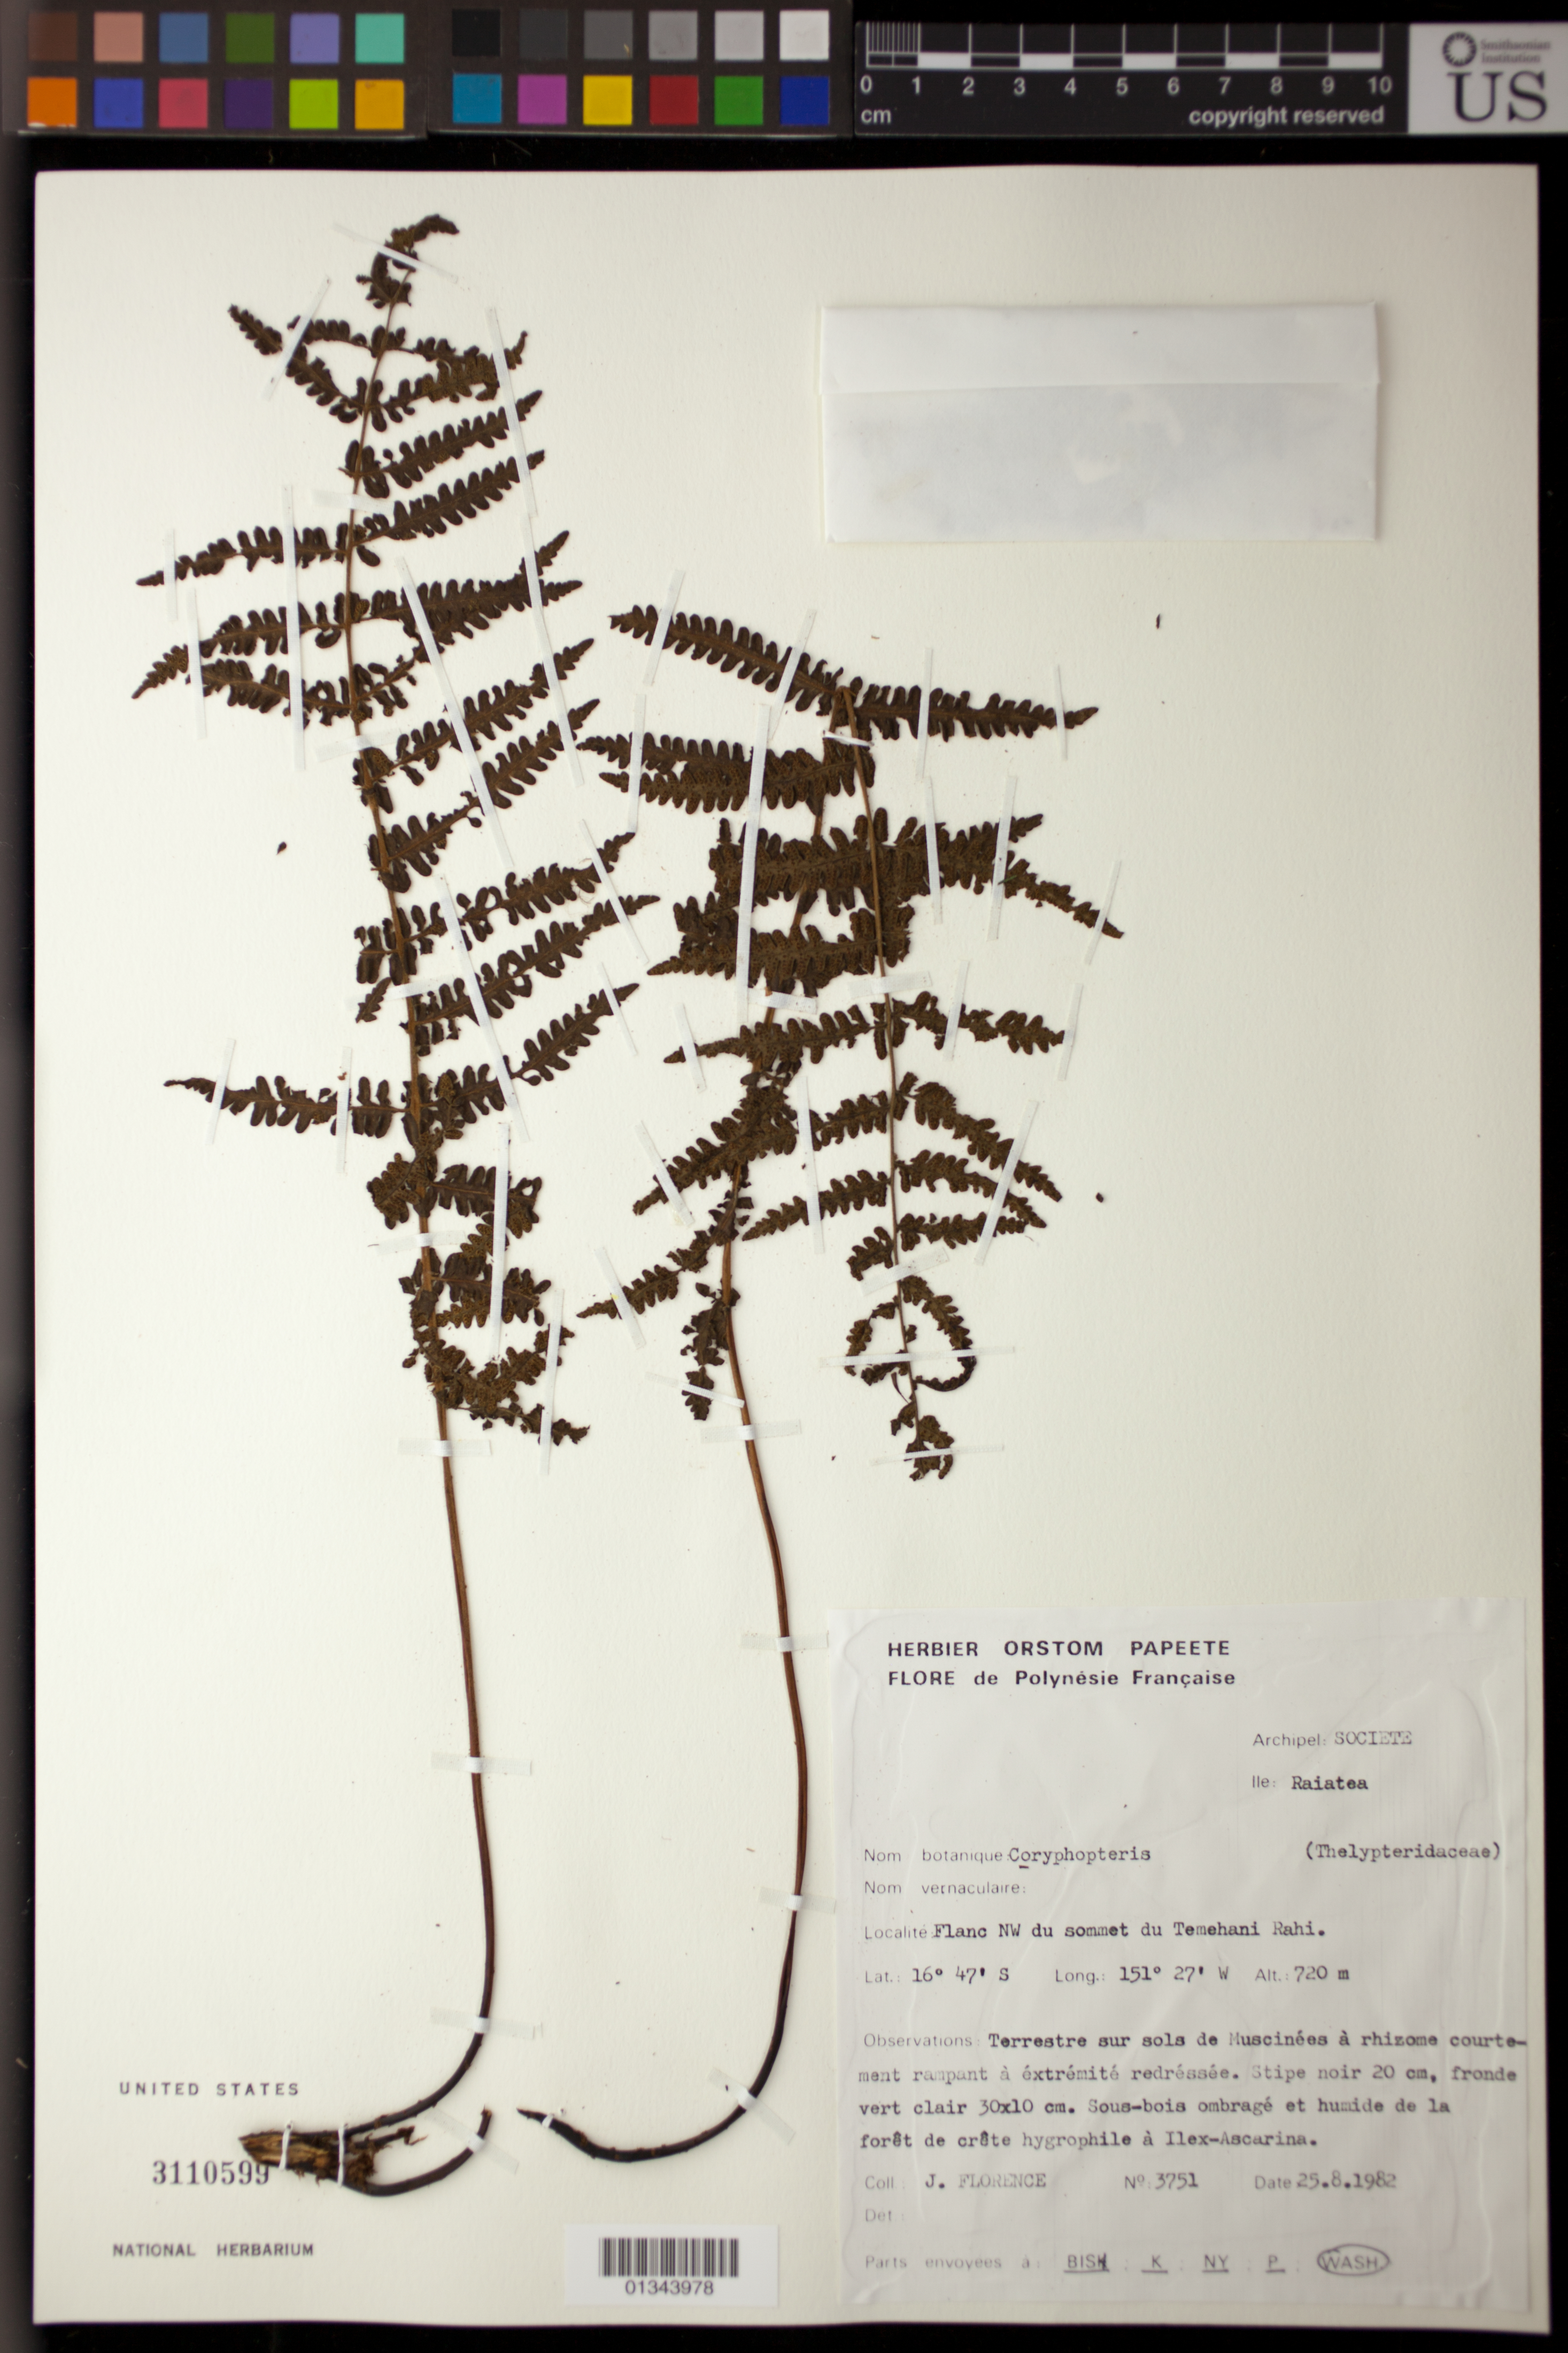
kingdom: Plantae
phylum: Tracheophyta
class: Polypodiopsida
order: Polypodiales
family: Thelypteridaceae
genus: Coryphopteris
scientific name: Coryphopteris sp.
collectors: J. Florence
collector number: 3751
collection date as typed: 25 Aug 1982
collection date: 1982-08-25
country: French Polynesia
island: Raiatea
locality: Societe, Raiatea, Flanc NW du sommet du Temehani Rahi.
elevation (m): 720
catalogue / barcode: US 3110599